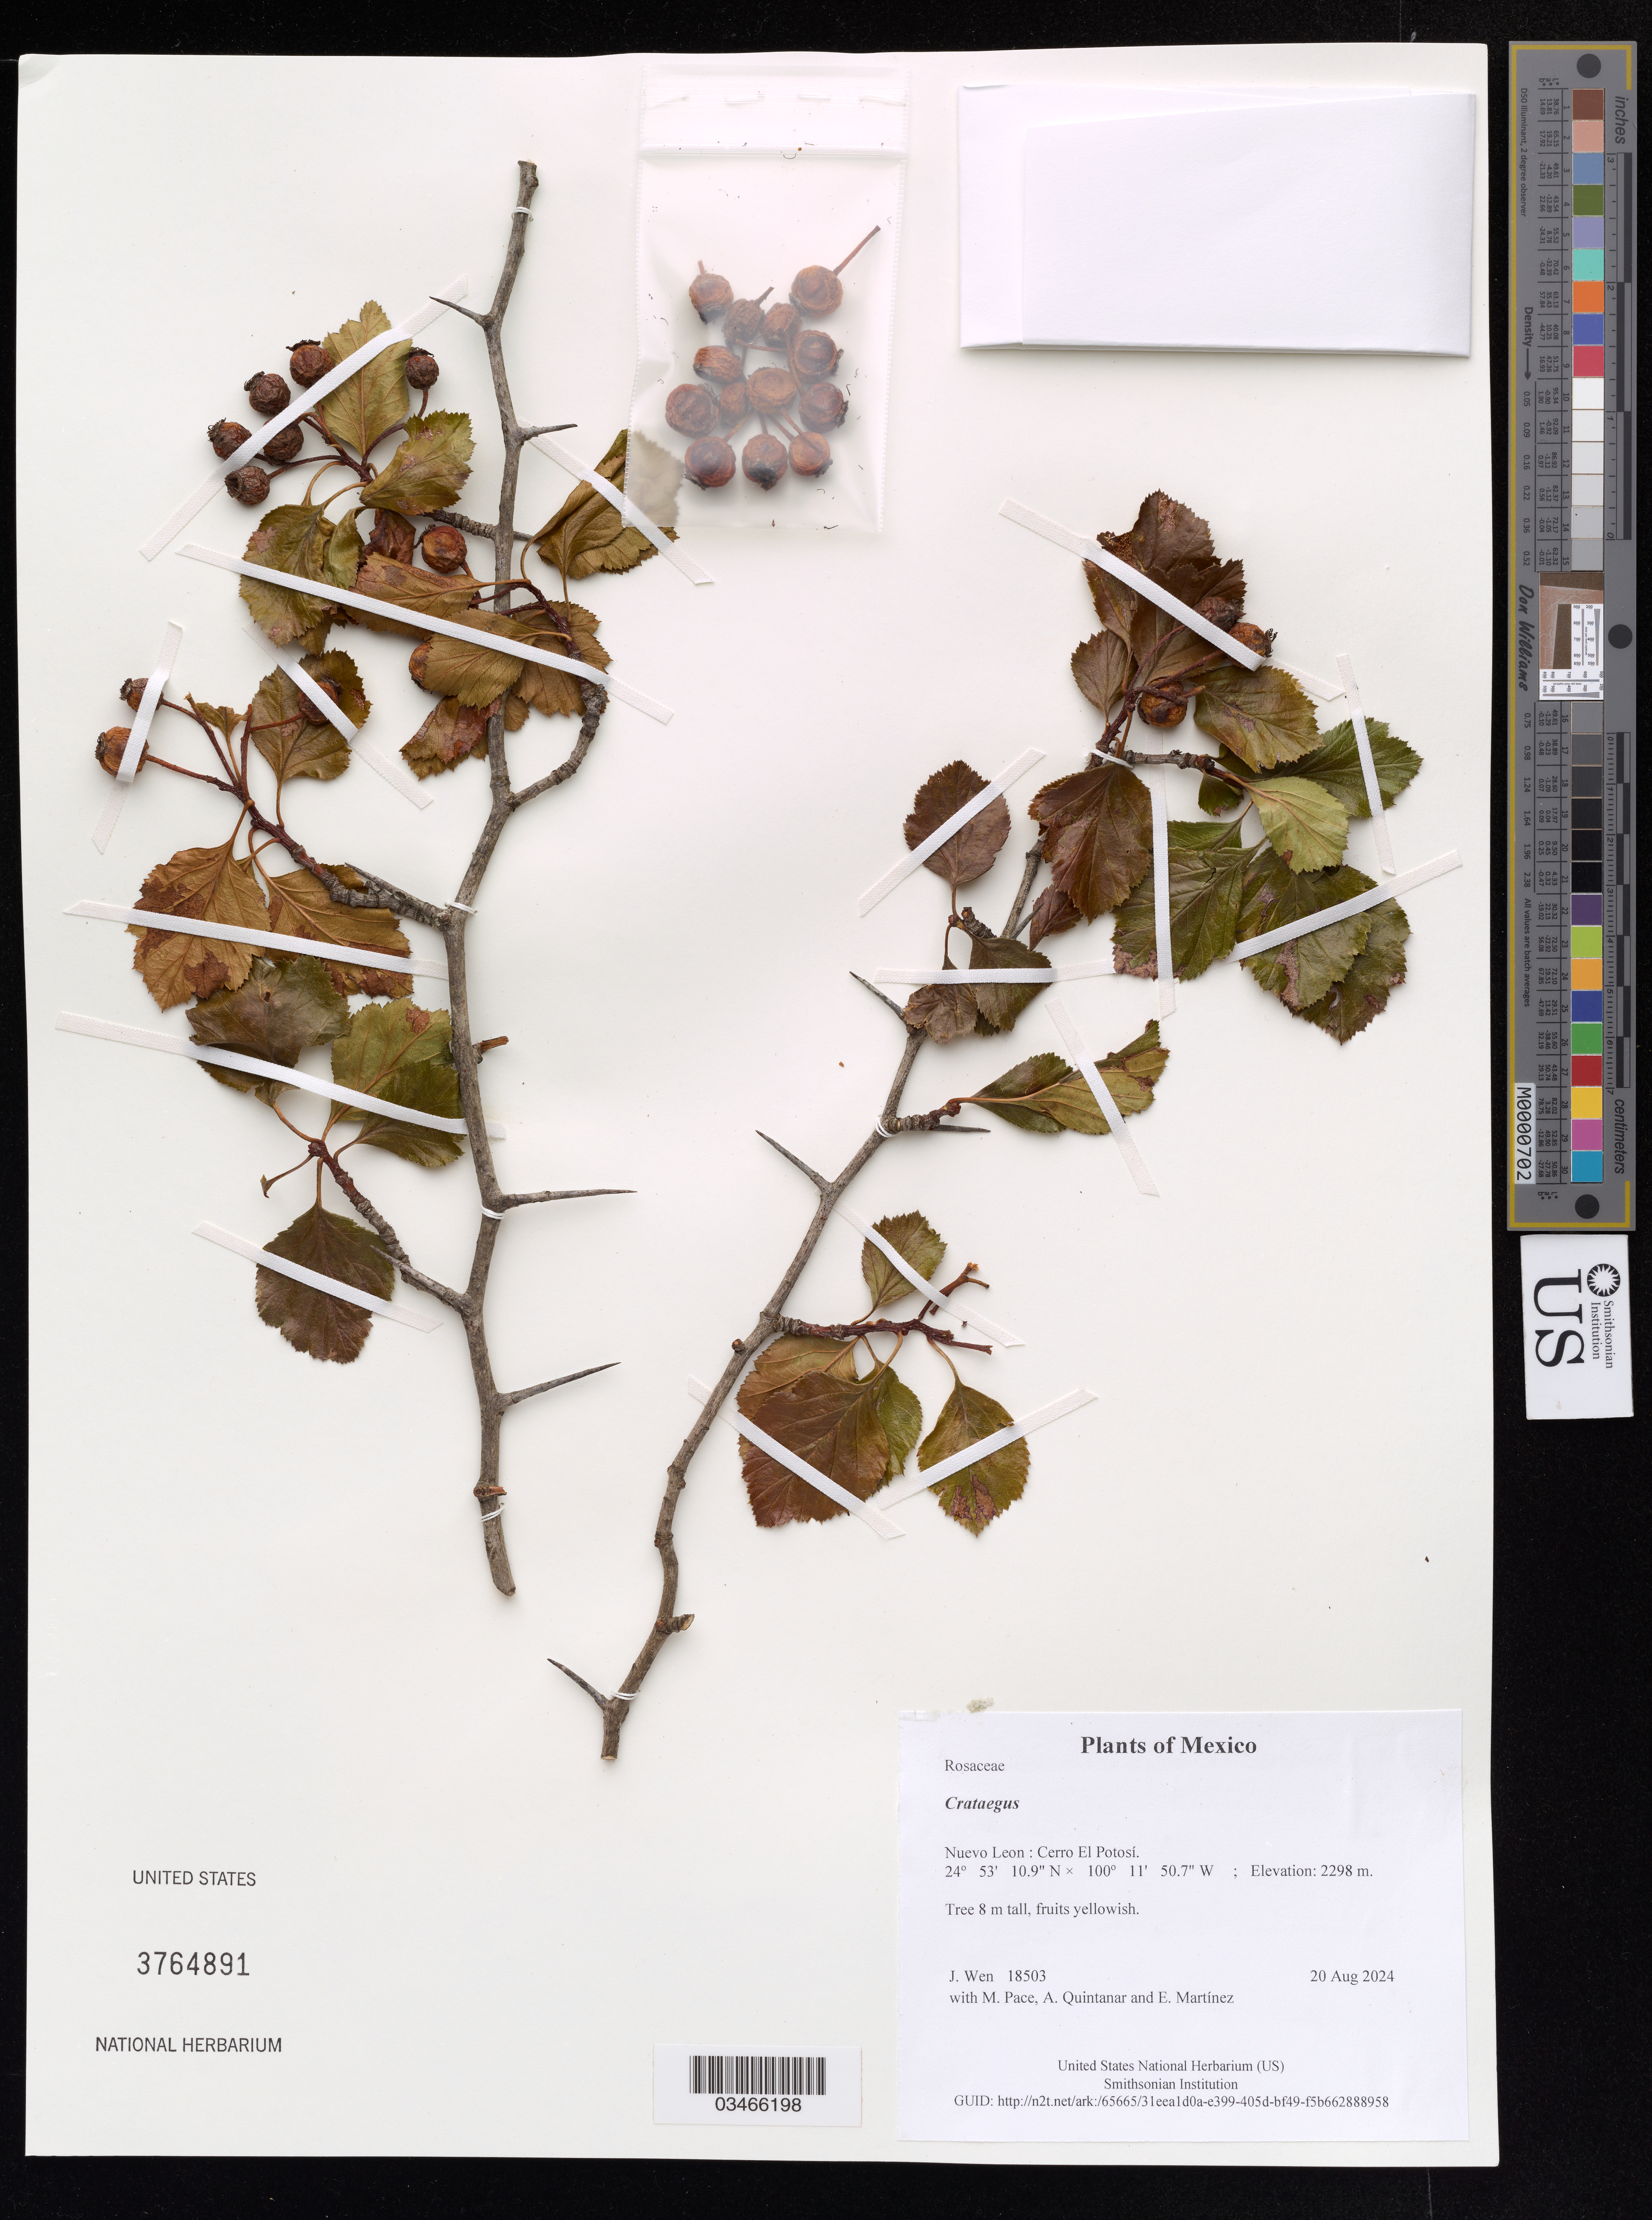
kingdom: Plantae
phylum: Tracheophyta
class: Magnoliopsida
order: Rosales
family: Rosaceae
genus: Crataegus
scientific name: Crataegus sp.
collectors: J. Wen, M. Pace, A. Quintanar & E. Martinez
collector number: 18503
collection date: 2024-08-20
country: Mexico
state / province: Nuevo Leon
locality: Cerro El Potosí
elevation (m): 2298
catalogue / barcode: US 3764891